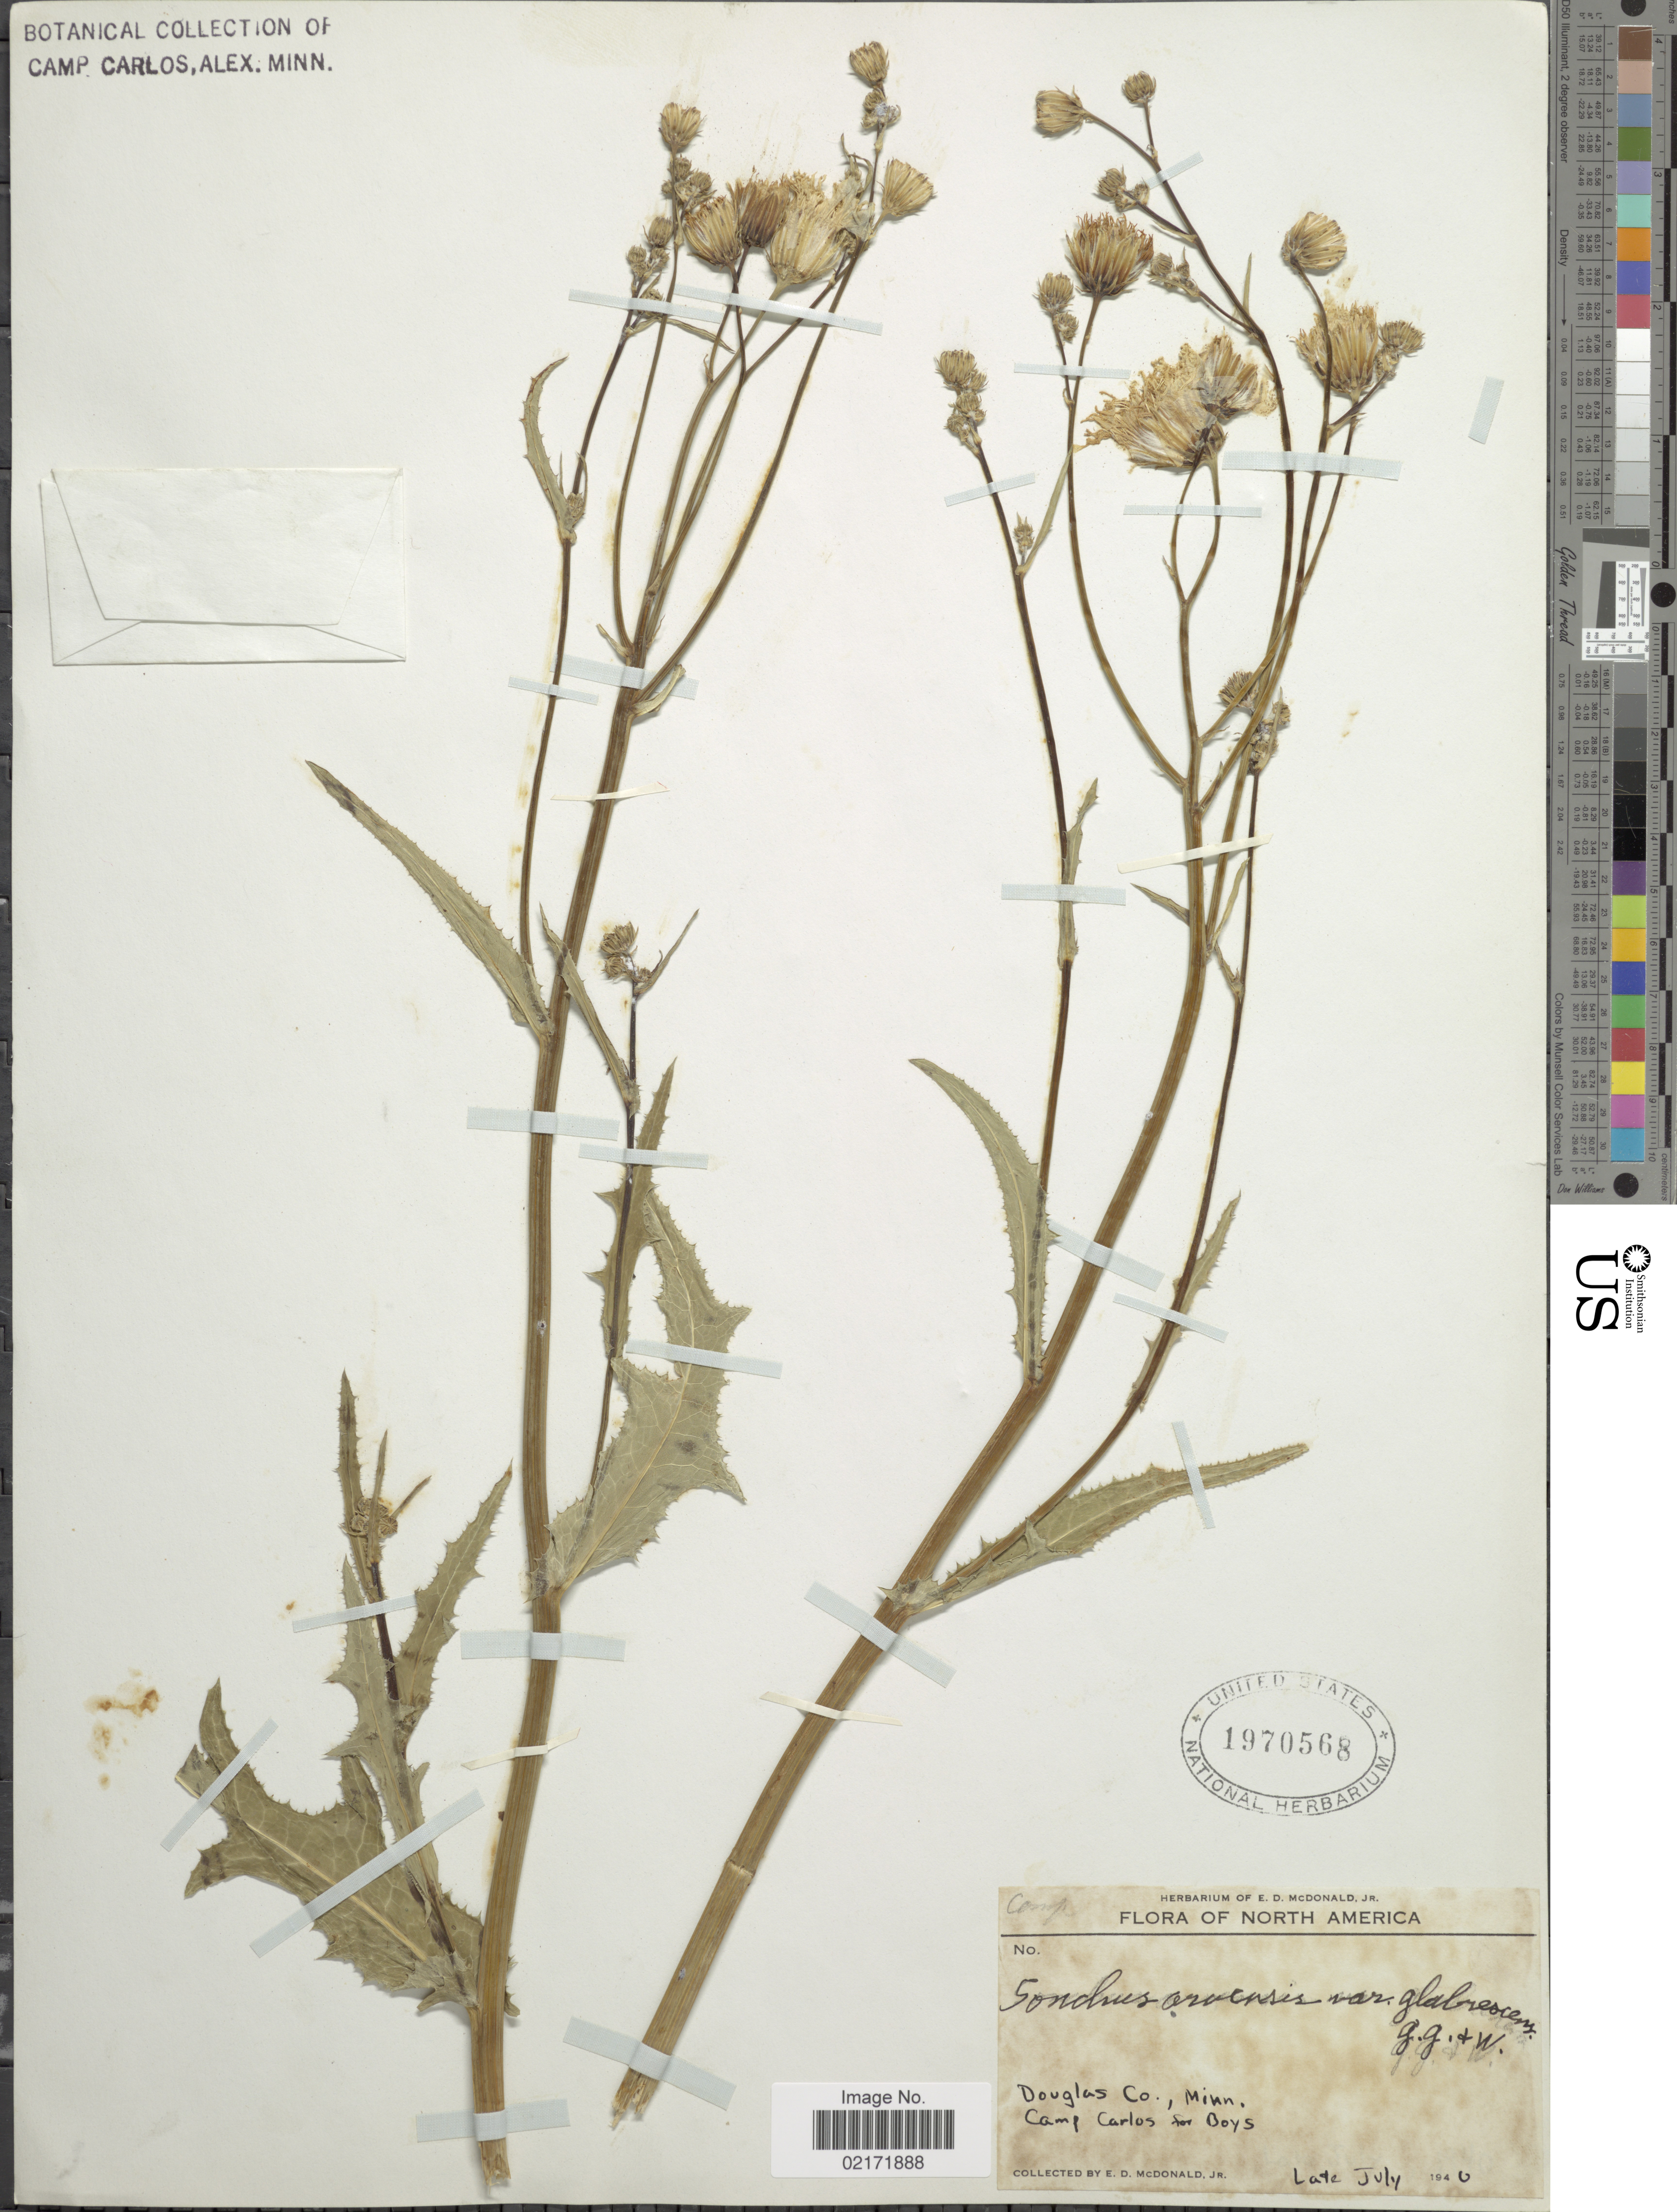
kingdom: Plantae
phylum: Tracheophyta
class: Magnoliopsida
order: Asterales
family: Asteraceae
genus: Sonchus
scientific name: Sonchus arvensis subsp. uliginosus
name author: (M. Bieb.) Nyman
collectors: E. D. McDonald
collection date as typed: late July 1940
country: United States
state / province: Minnesota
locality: Douglas Co., Camp Carlos for Boys.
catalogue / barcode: US 1970568